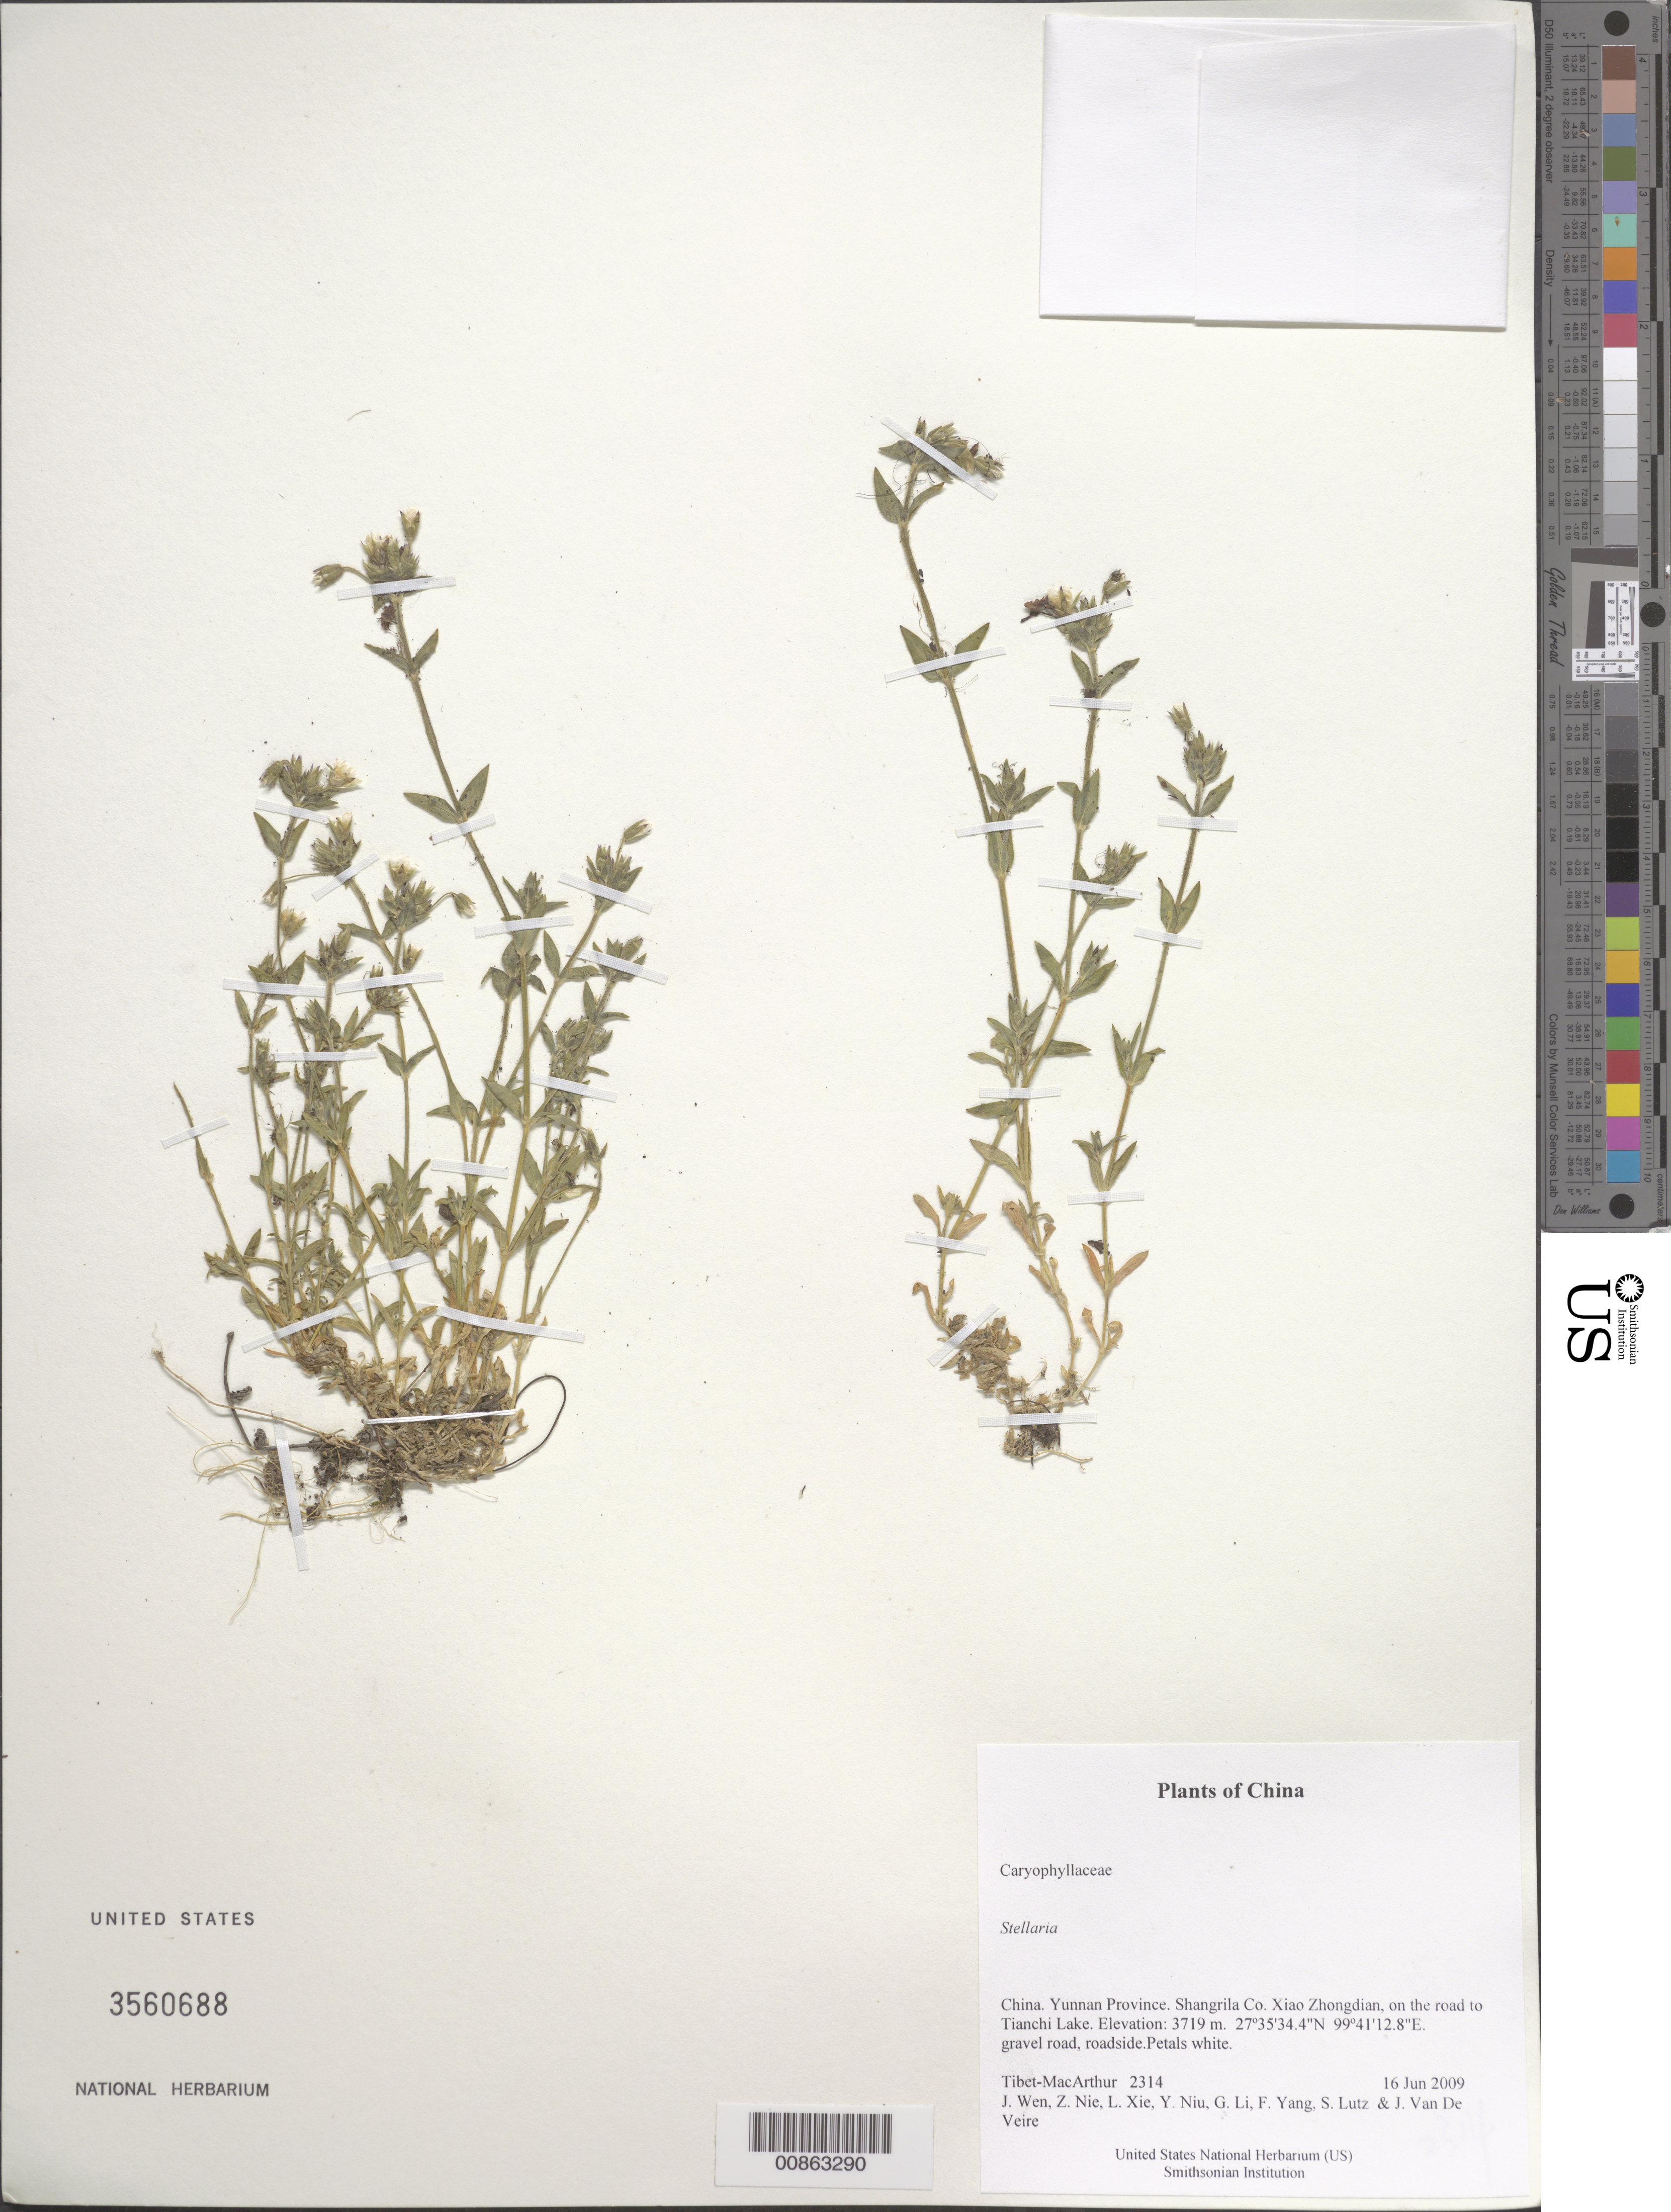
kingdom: Plantae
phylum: Tracheophyta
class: Magnoliopsida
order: Caryophyllales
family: Caryophyllaceae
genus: Stellaria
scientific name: Stellaria sp.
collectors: Tibet-MacArthur, J. Wen, Z. Nie, L. Xie, Y. Niu, G. Li, F. Yang, S. Lutz & J. Van De Veire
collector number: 2314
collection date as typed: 16 Jun 2009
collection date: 2009-06-16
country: China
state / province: Yunnan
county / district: Shangrila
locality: Xiao Zhongdian, on the road to Tianchi Lake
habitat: gravel road, roadside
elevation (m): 3719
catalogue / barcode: US 3560688